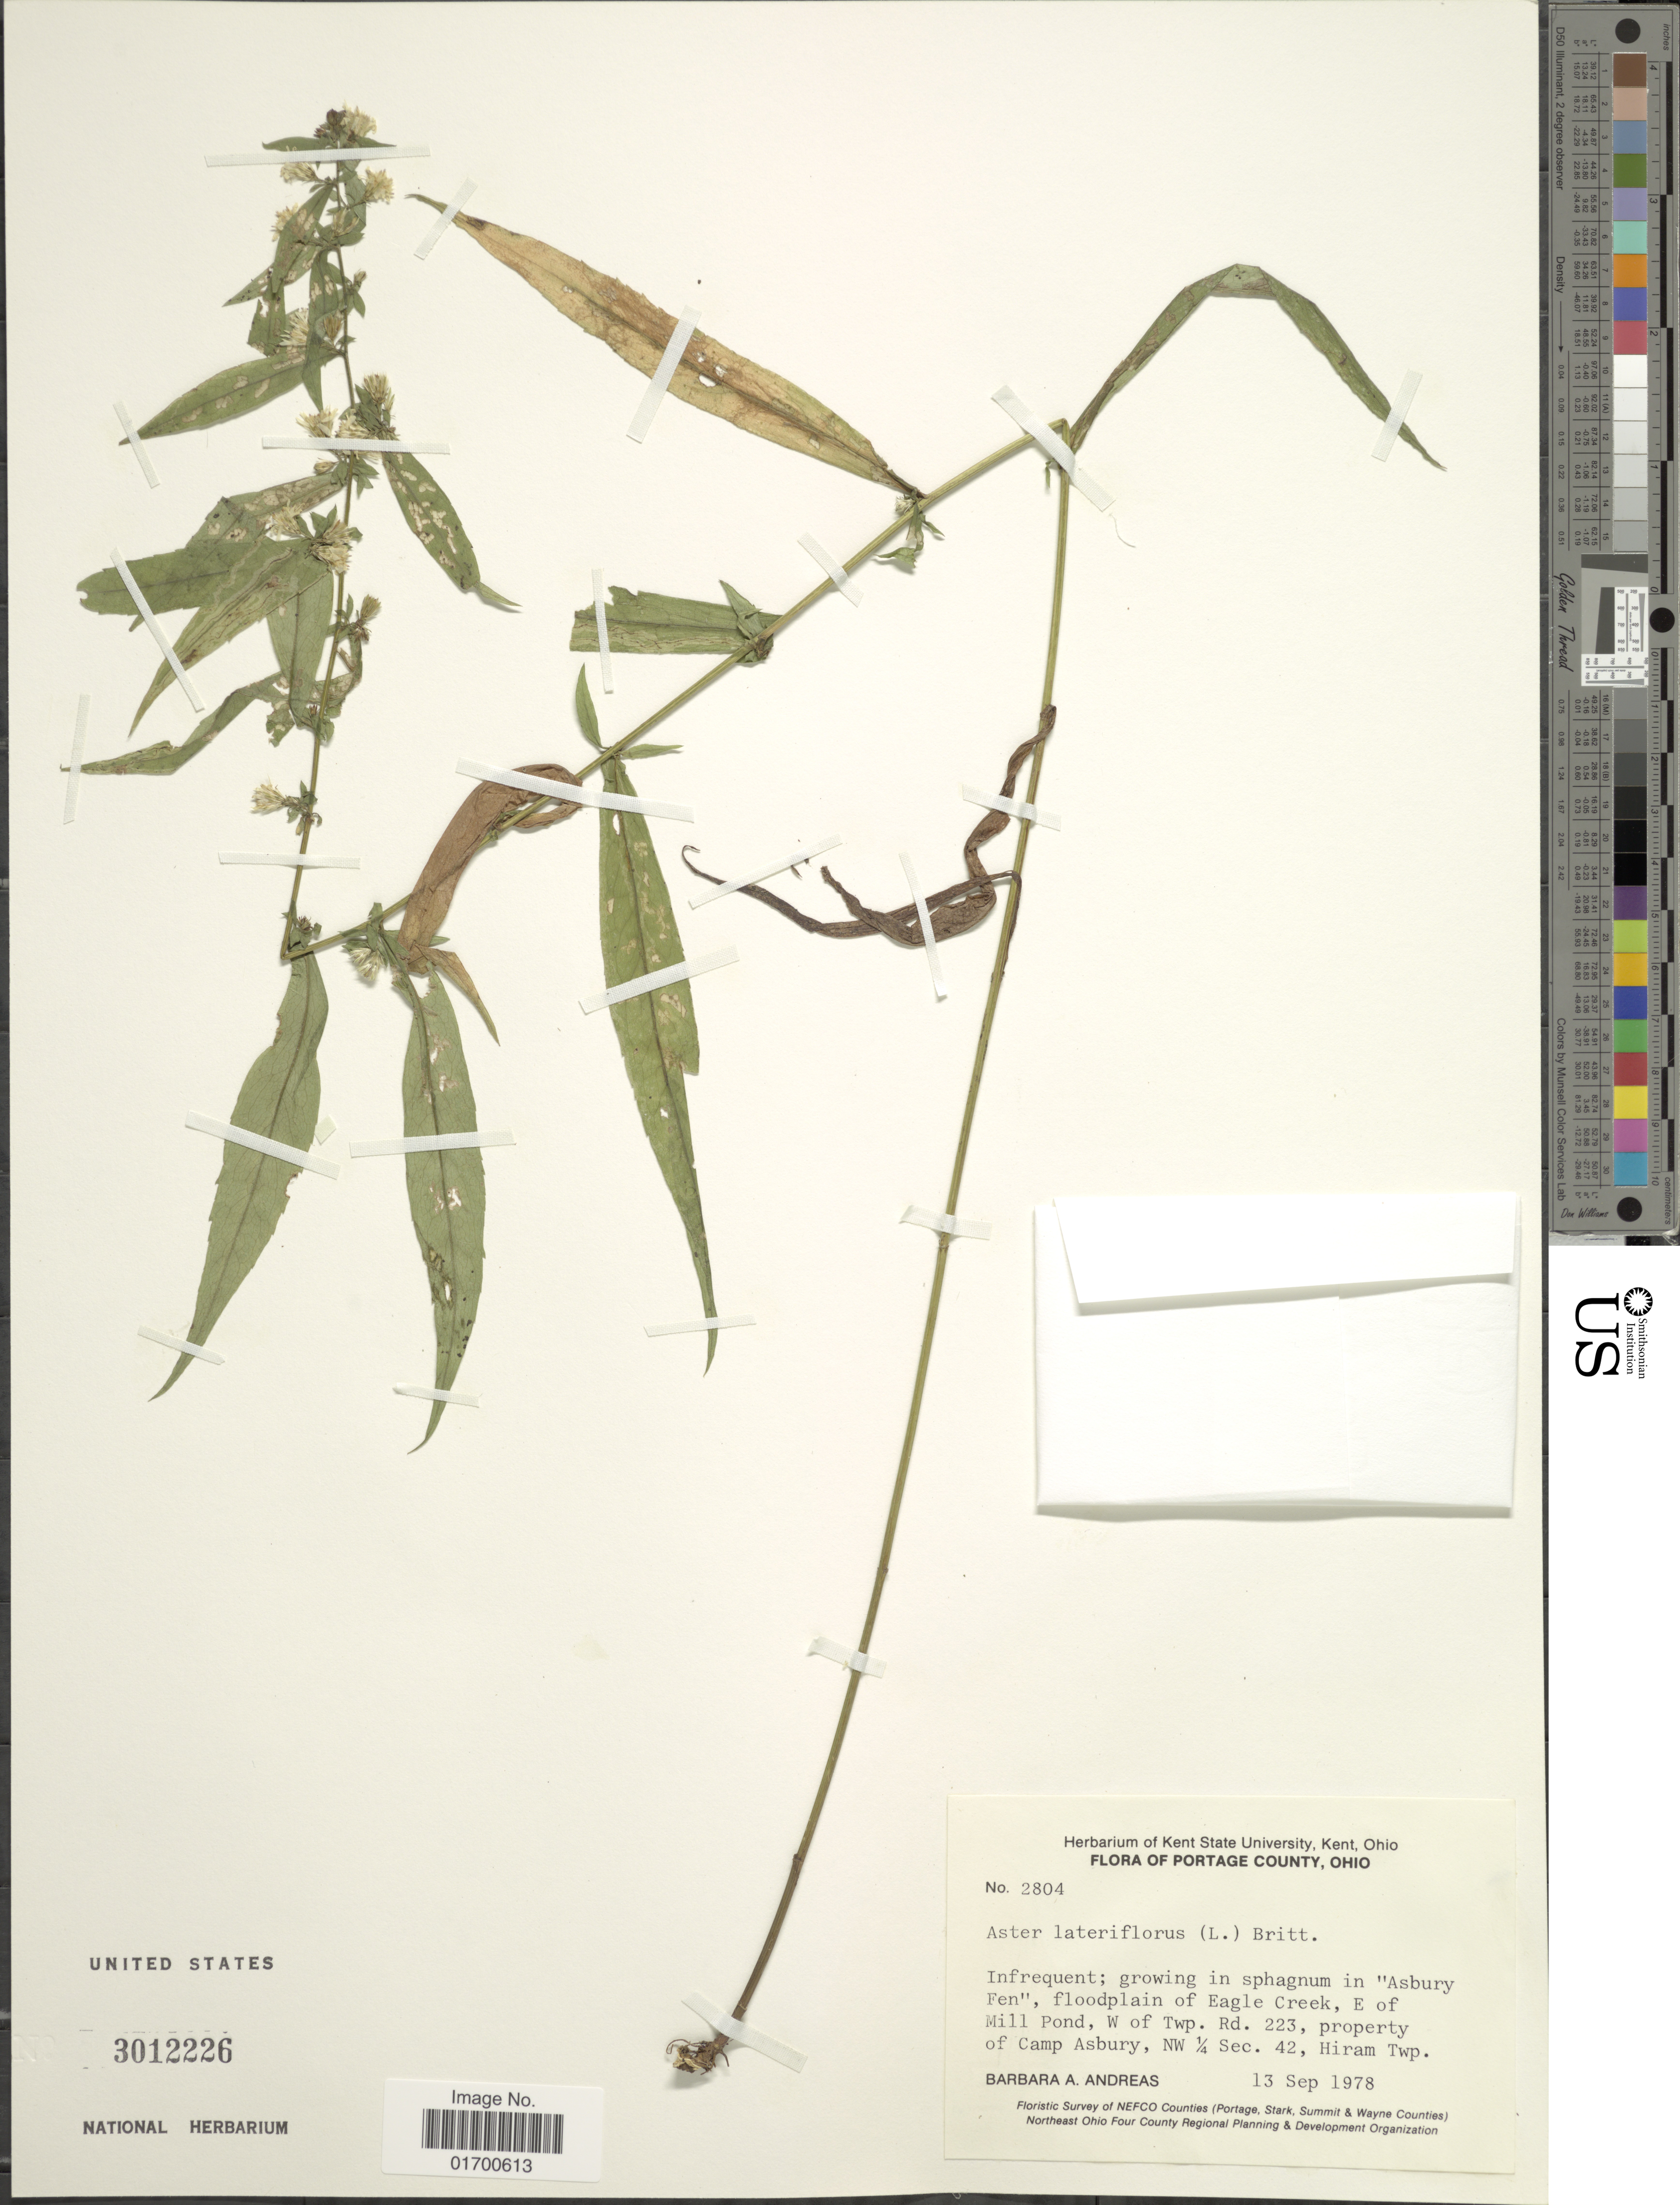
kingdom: Plantae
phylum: Tracheophyta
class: Magnoliopsida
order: Asterales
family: Asteraceae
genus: Symphyotrichum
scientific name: Symphyotrichum lateriflorum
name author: (L.) Á. Löve & D. Löve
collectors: B. A. Andreas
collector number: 2804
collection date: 1978-09-13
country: United States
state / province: Ohio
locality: Portage County, floodplain of Eagle Creek, E of Mill Pond, W of Twp. Rd. 223, property of Camp Asbury, NW ¼ Sec. 42, Hiram Twp.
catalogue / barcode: US 3012226